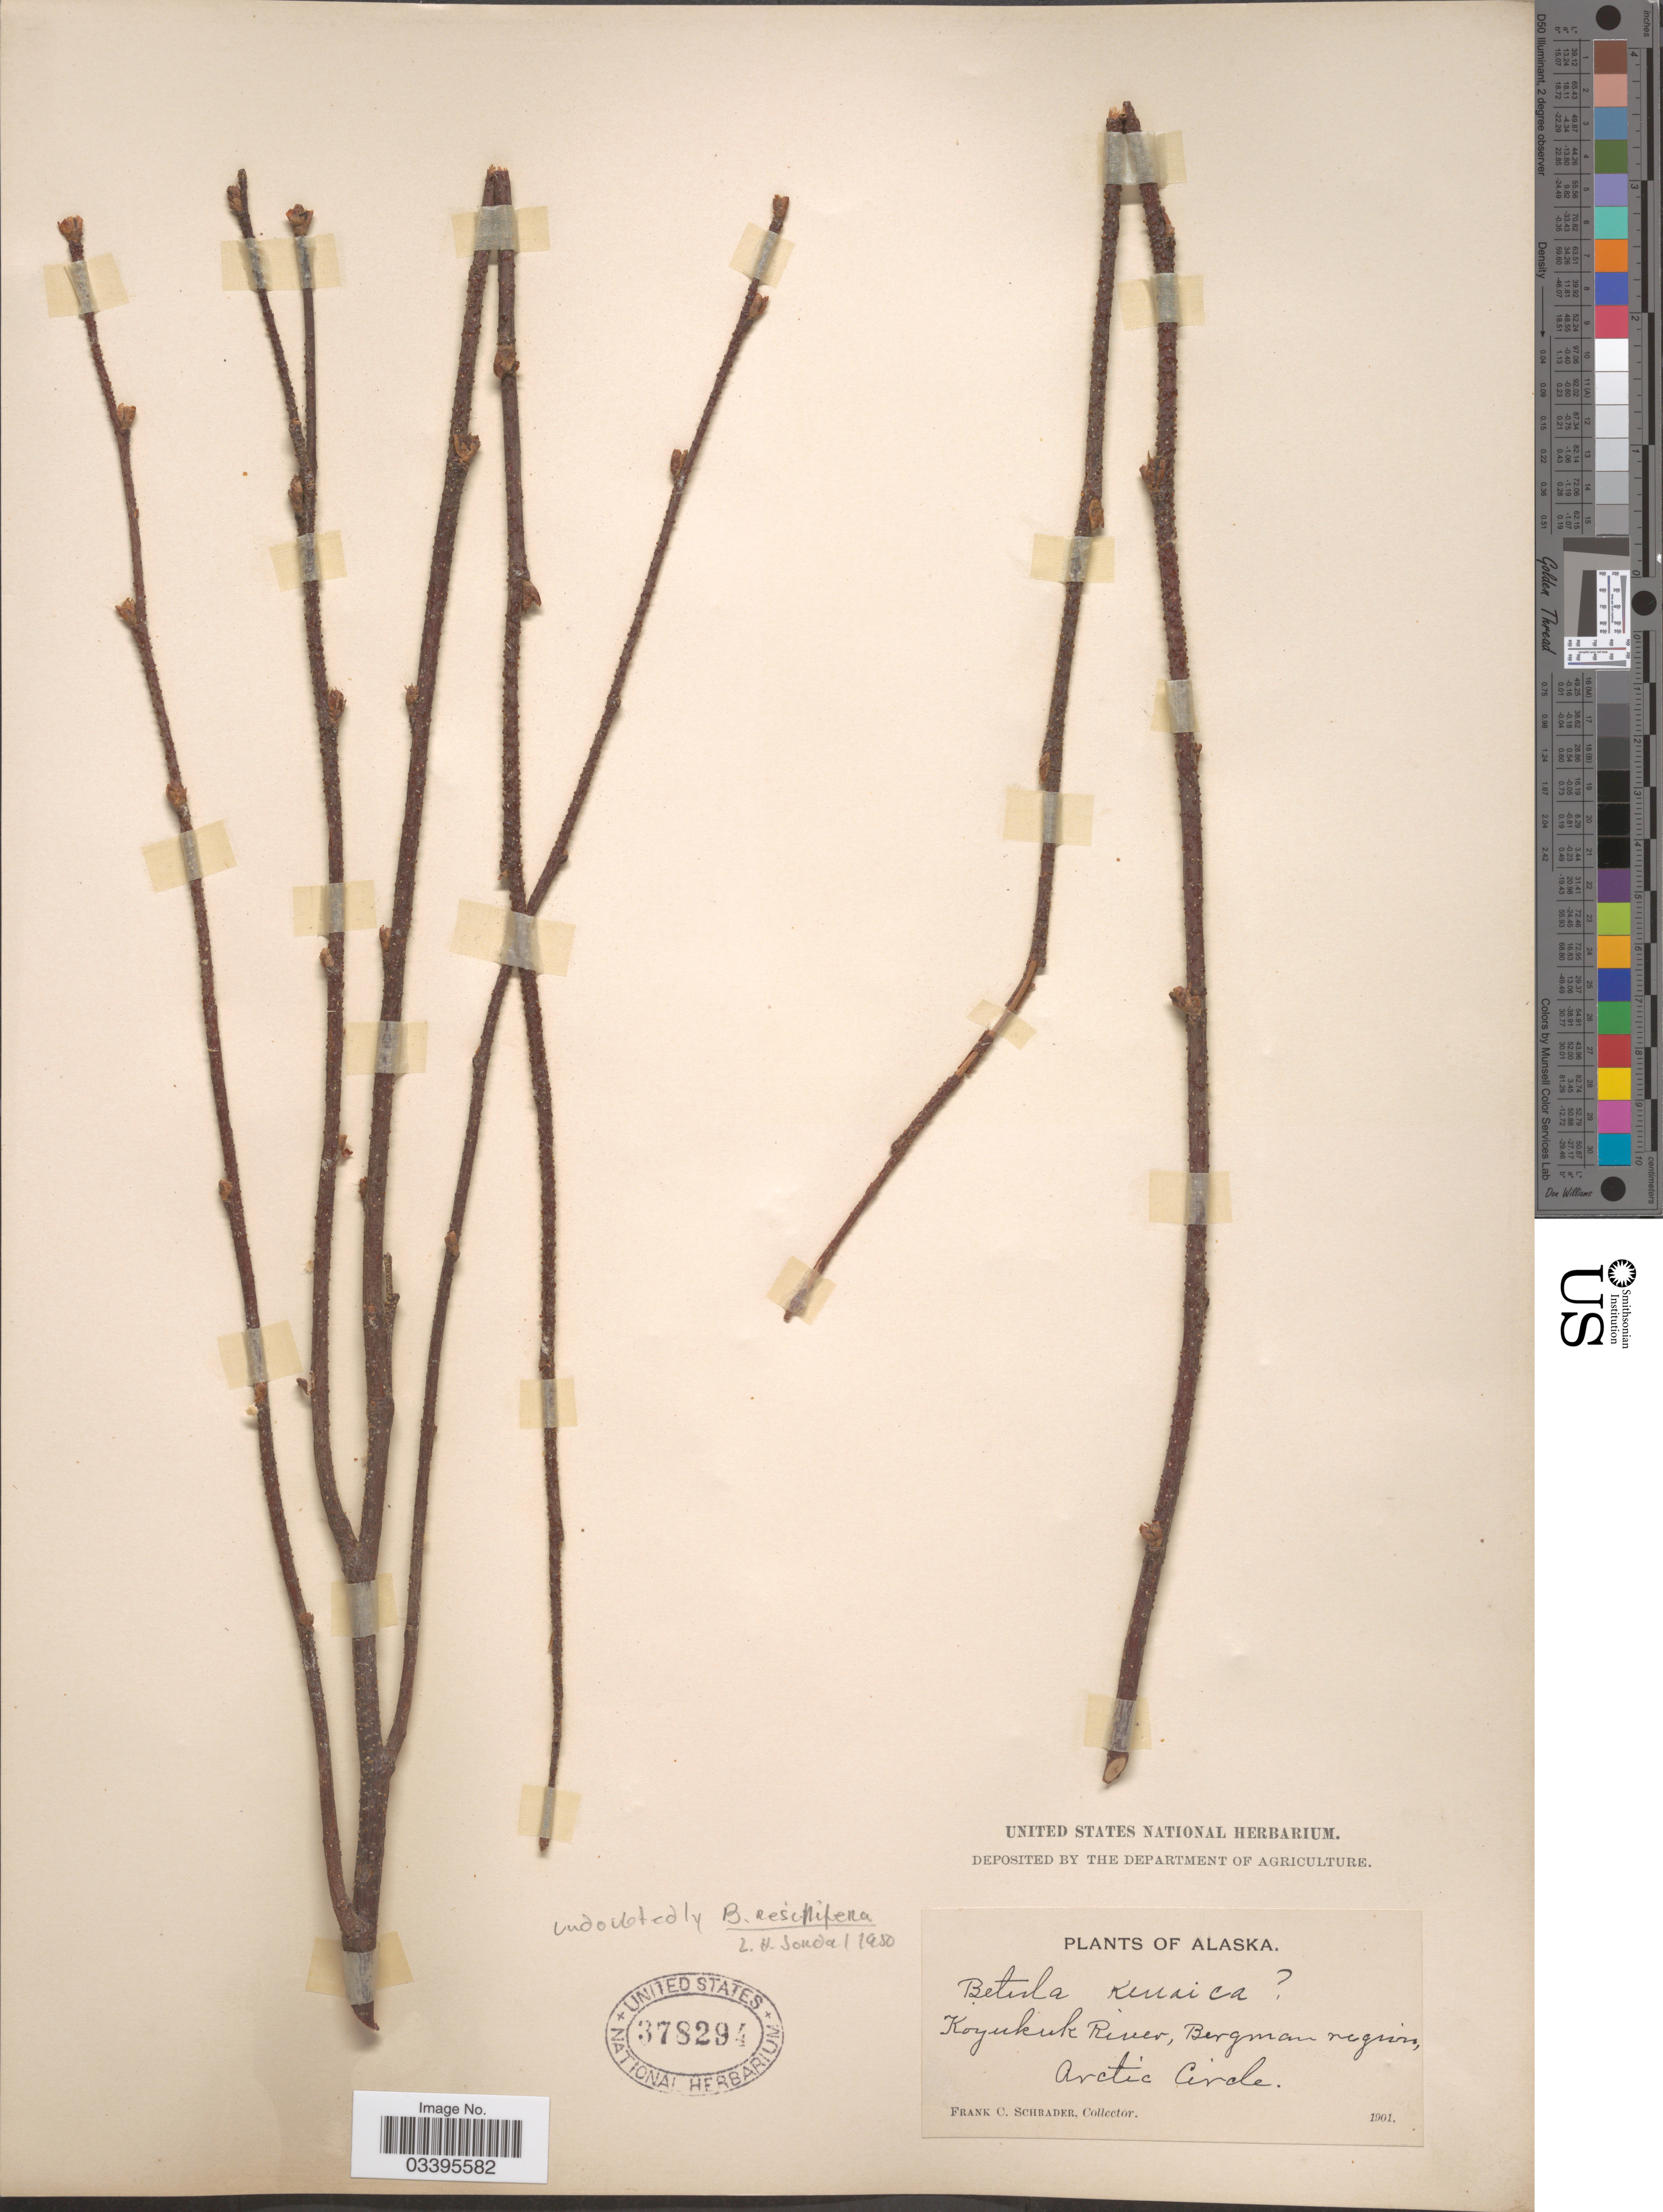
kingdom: Plantae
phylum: Tracheophyta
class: Magnoliopsida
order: Fagales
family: Betulaceae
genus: Betula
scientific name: Betula kenaica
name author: W.H. Evans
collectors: F. C. Schrader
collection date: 1901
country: United States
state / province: Alaska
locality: Koyukuk River, Bergman region, Arctic Circle.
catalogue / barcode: US 378294